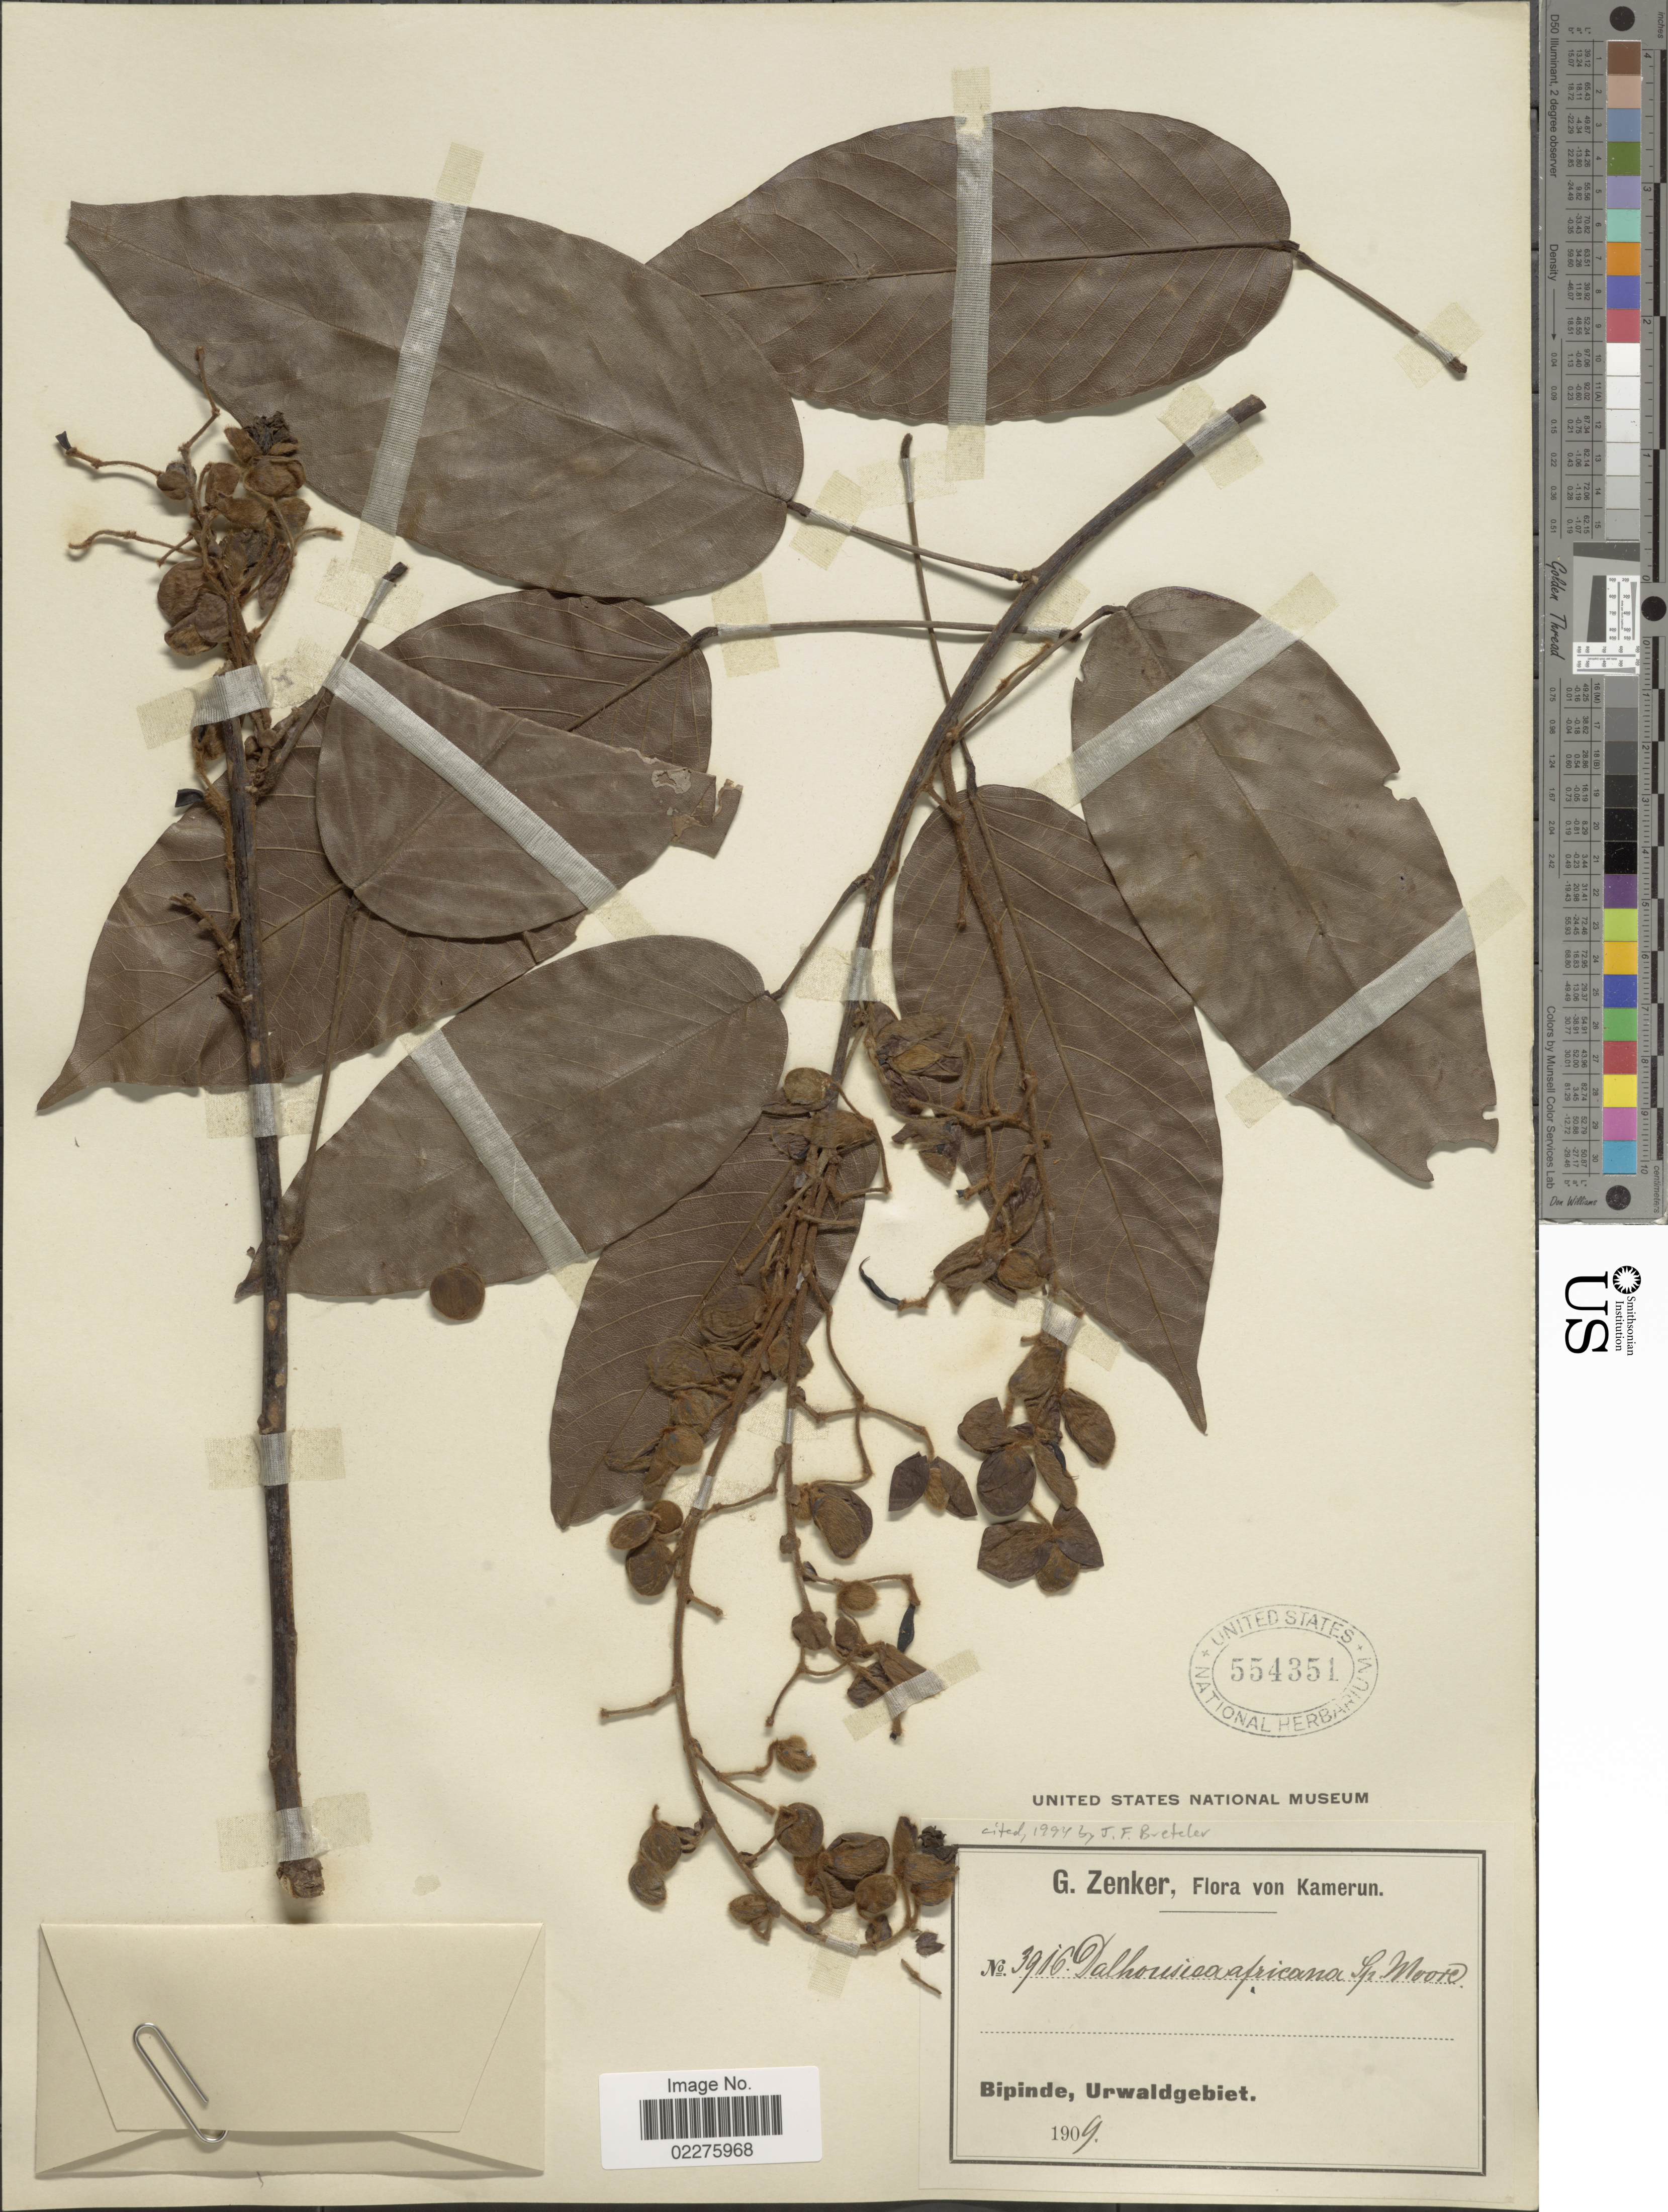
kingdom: Plantae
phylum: Tracheophyta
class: Magnoliopsida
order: Fabales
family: Fabaceae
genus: Dalhousiea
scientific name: Dalhousiea africana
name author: S. Moore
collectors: G. A. Zenker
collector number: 3916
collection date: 1909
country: Cameroon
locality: Bipinde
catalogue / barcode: US 554351